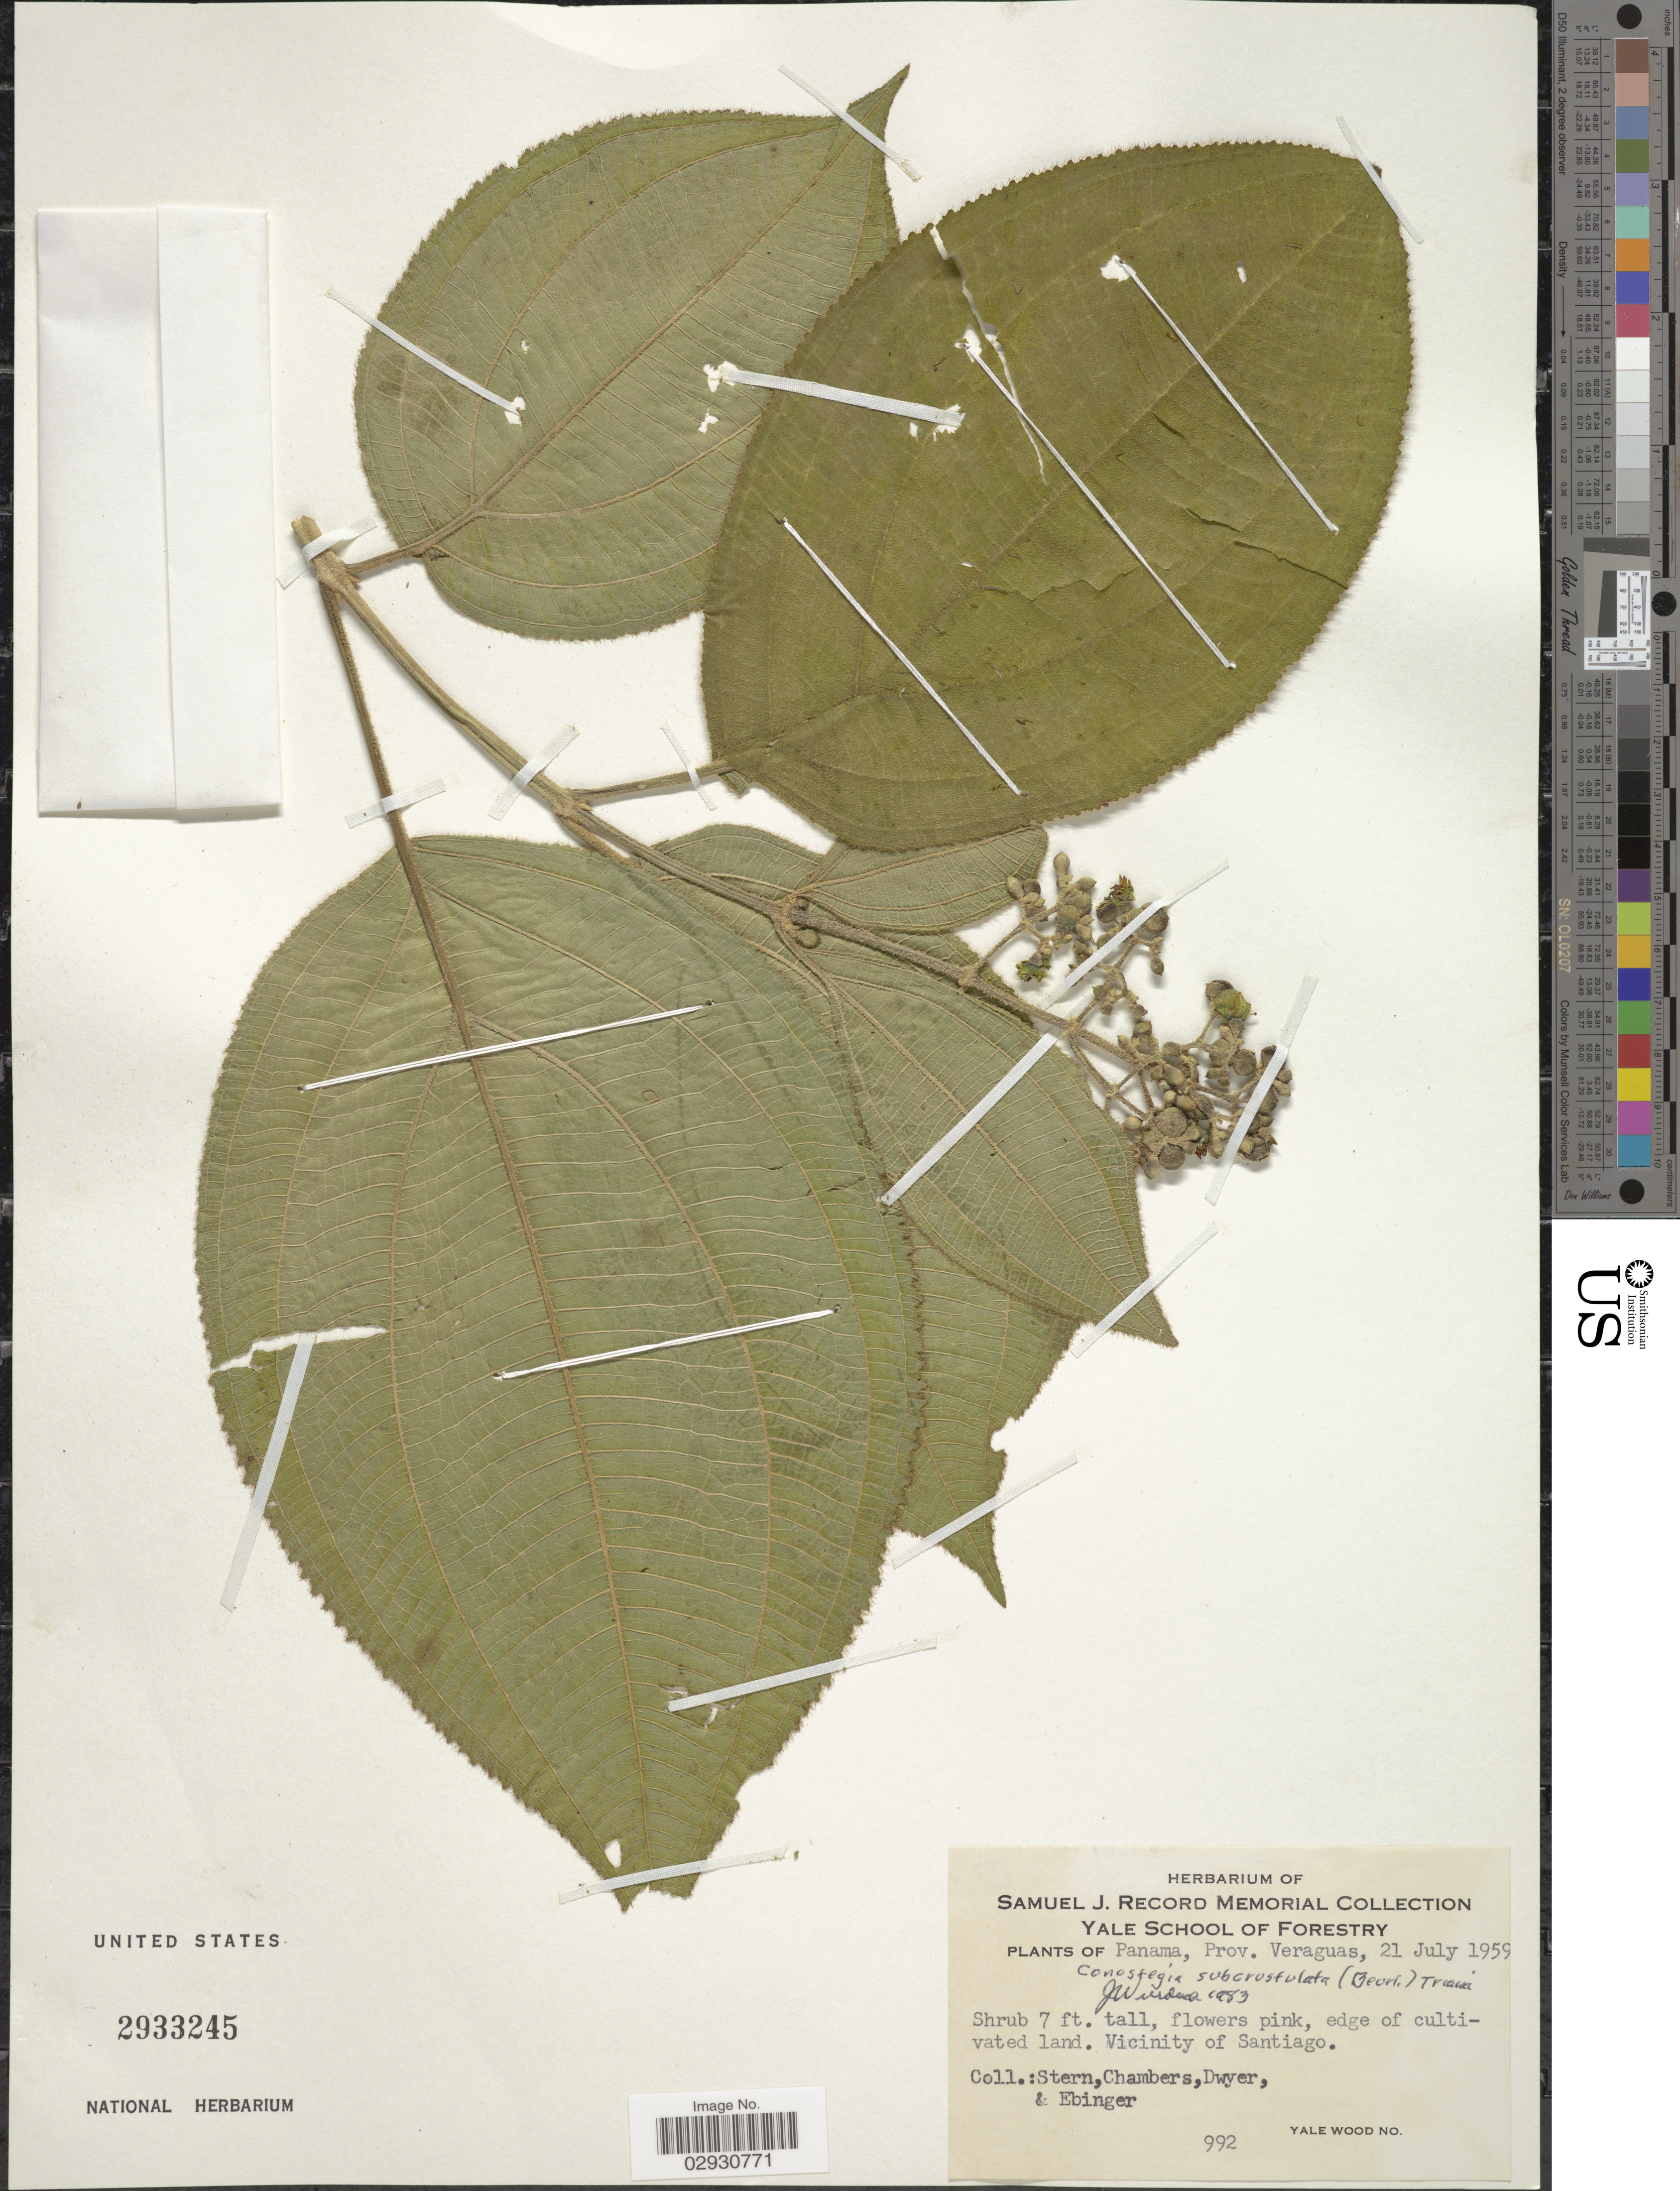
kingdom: Plantae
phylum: Tracheophyta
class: Magnoliopsida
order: Myrtales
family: Melastomataceae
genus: Conostegia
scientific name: Conostegia subcrustulata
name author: (Beurl.) Triana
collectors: Stern, -. Chambers, Dwyer, -- & J. Ebinger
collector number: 992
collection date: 1959-07-21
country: Panama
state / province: Veraguas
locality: Prov. Veraguas. Vicinity of Santiago.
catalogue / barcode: US 2933245